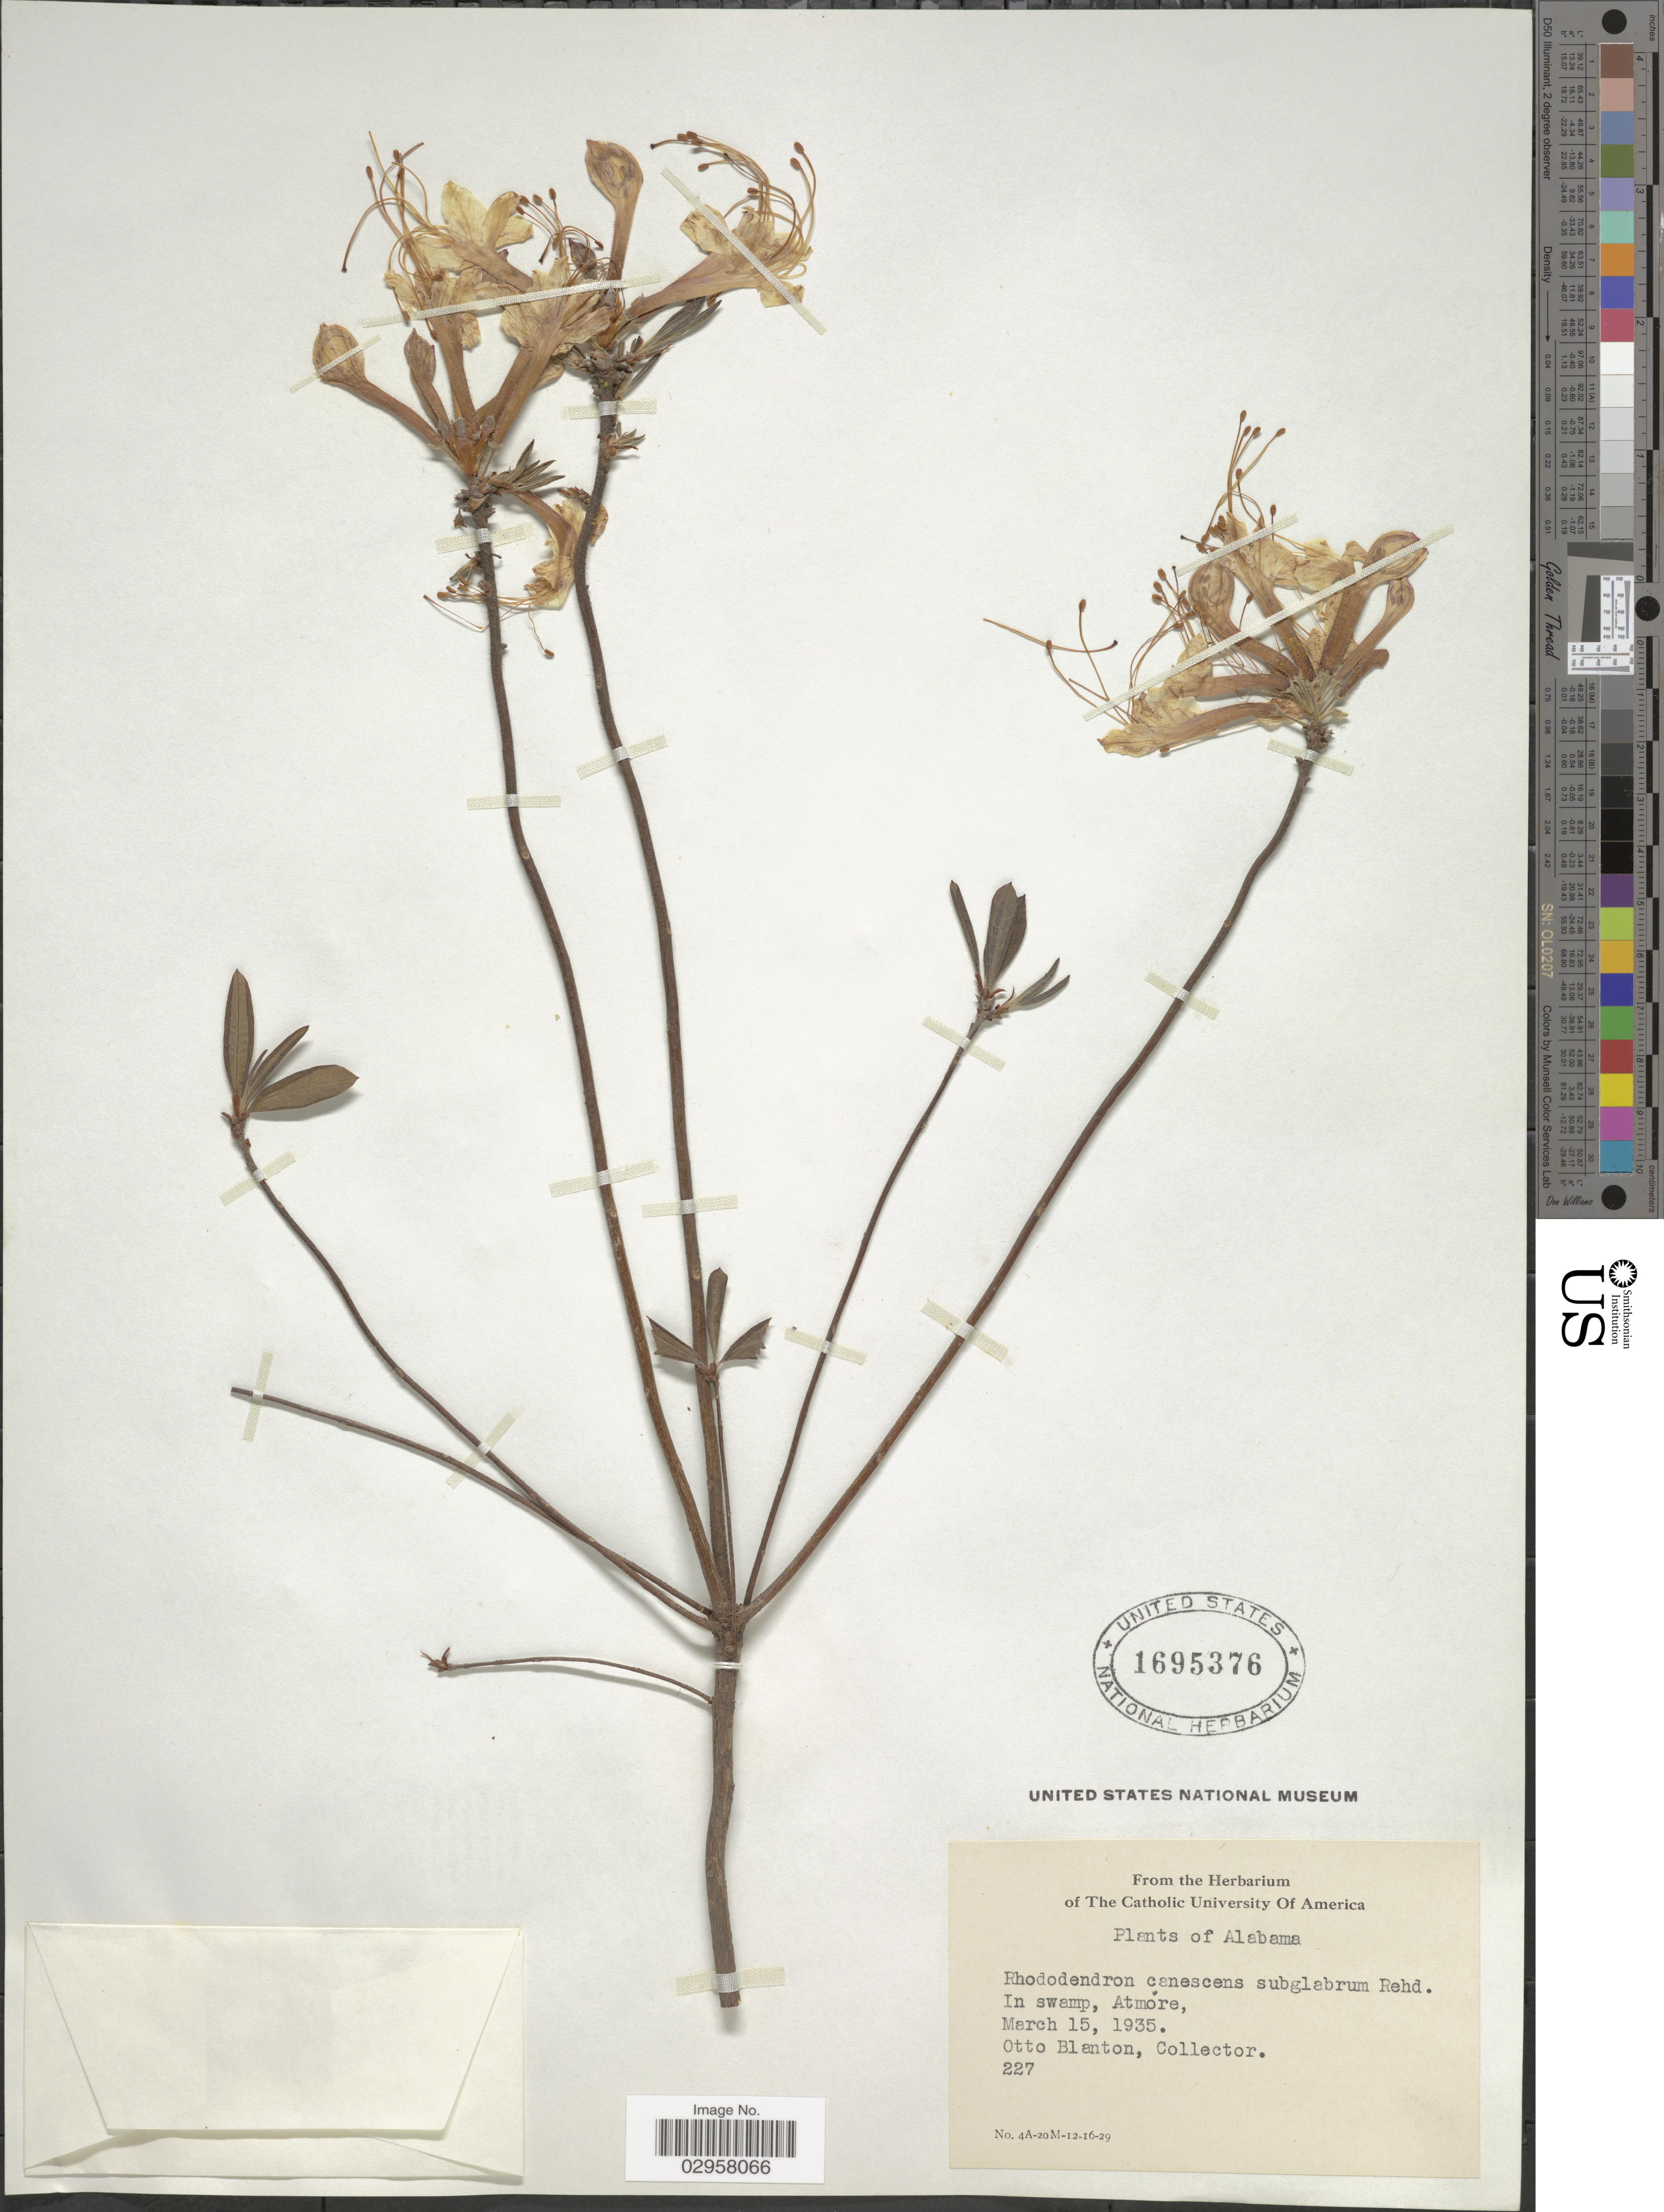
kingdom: Plantae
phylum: Tracheophyta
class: Magnoliopsida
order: Ericales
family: Ericaceae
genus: Rhododendron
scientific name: Rhododendron canescens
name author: (Michx.) Sweet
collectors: O. Blanton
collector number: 227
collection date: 1935-03-15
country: United States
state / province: Alabama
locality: In swamp, Atmore.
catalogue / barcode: US 1695376